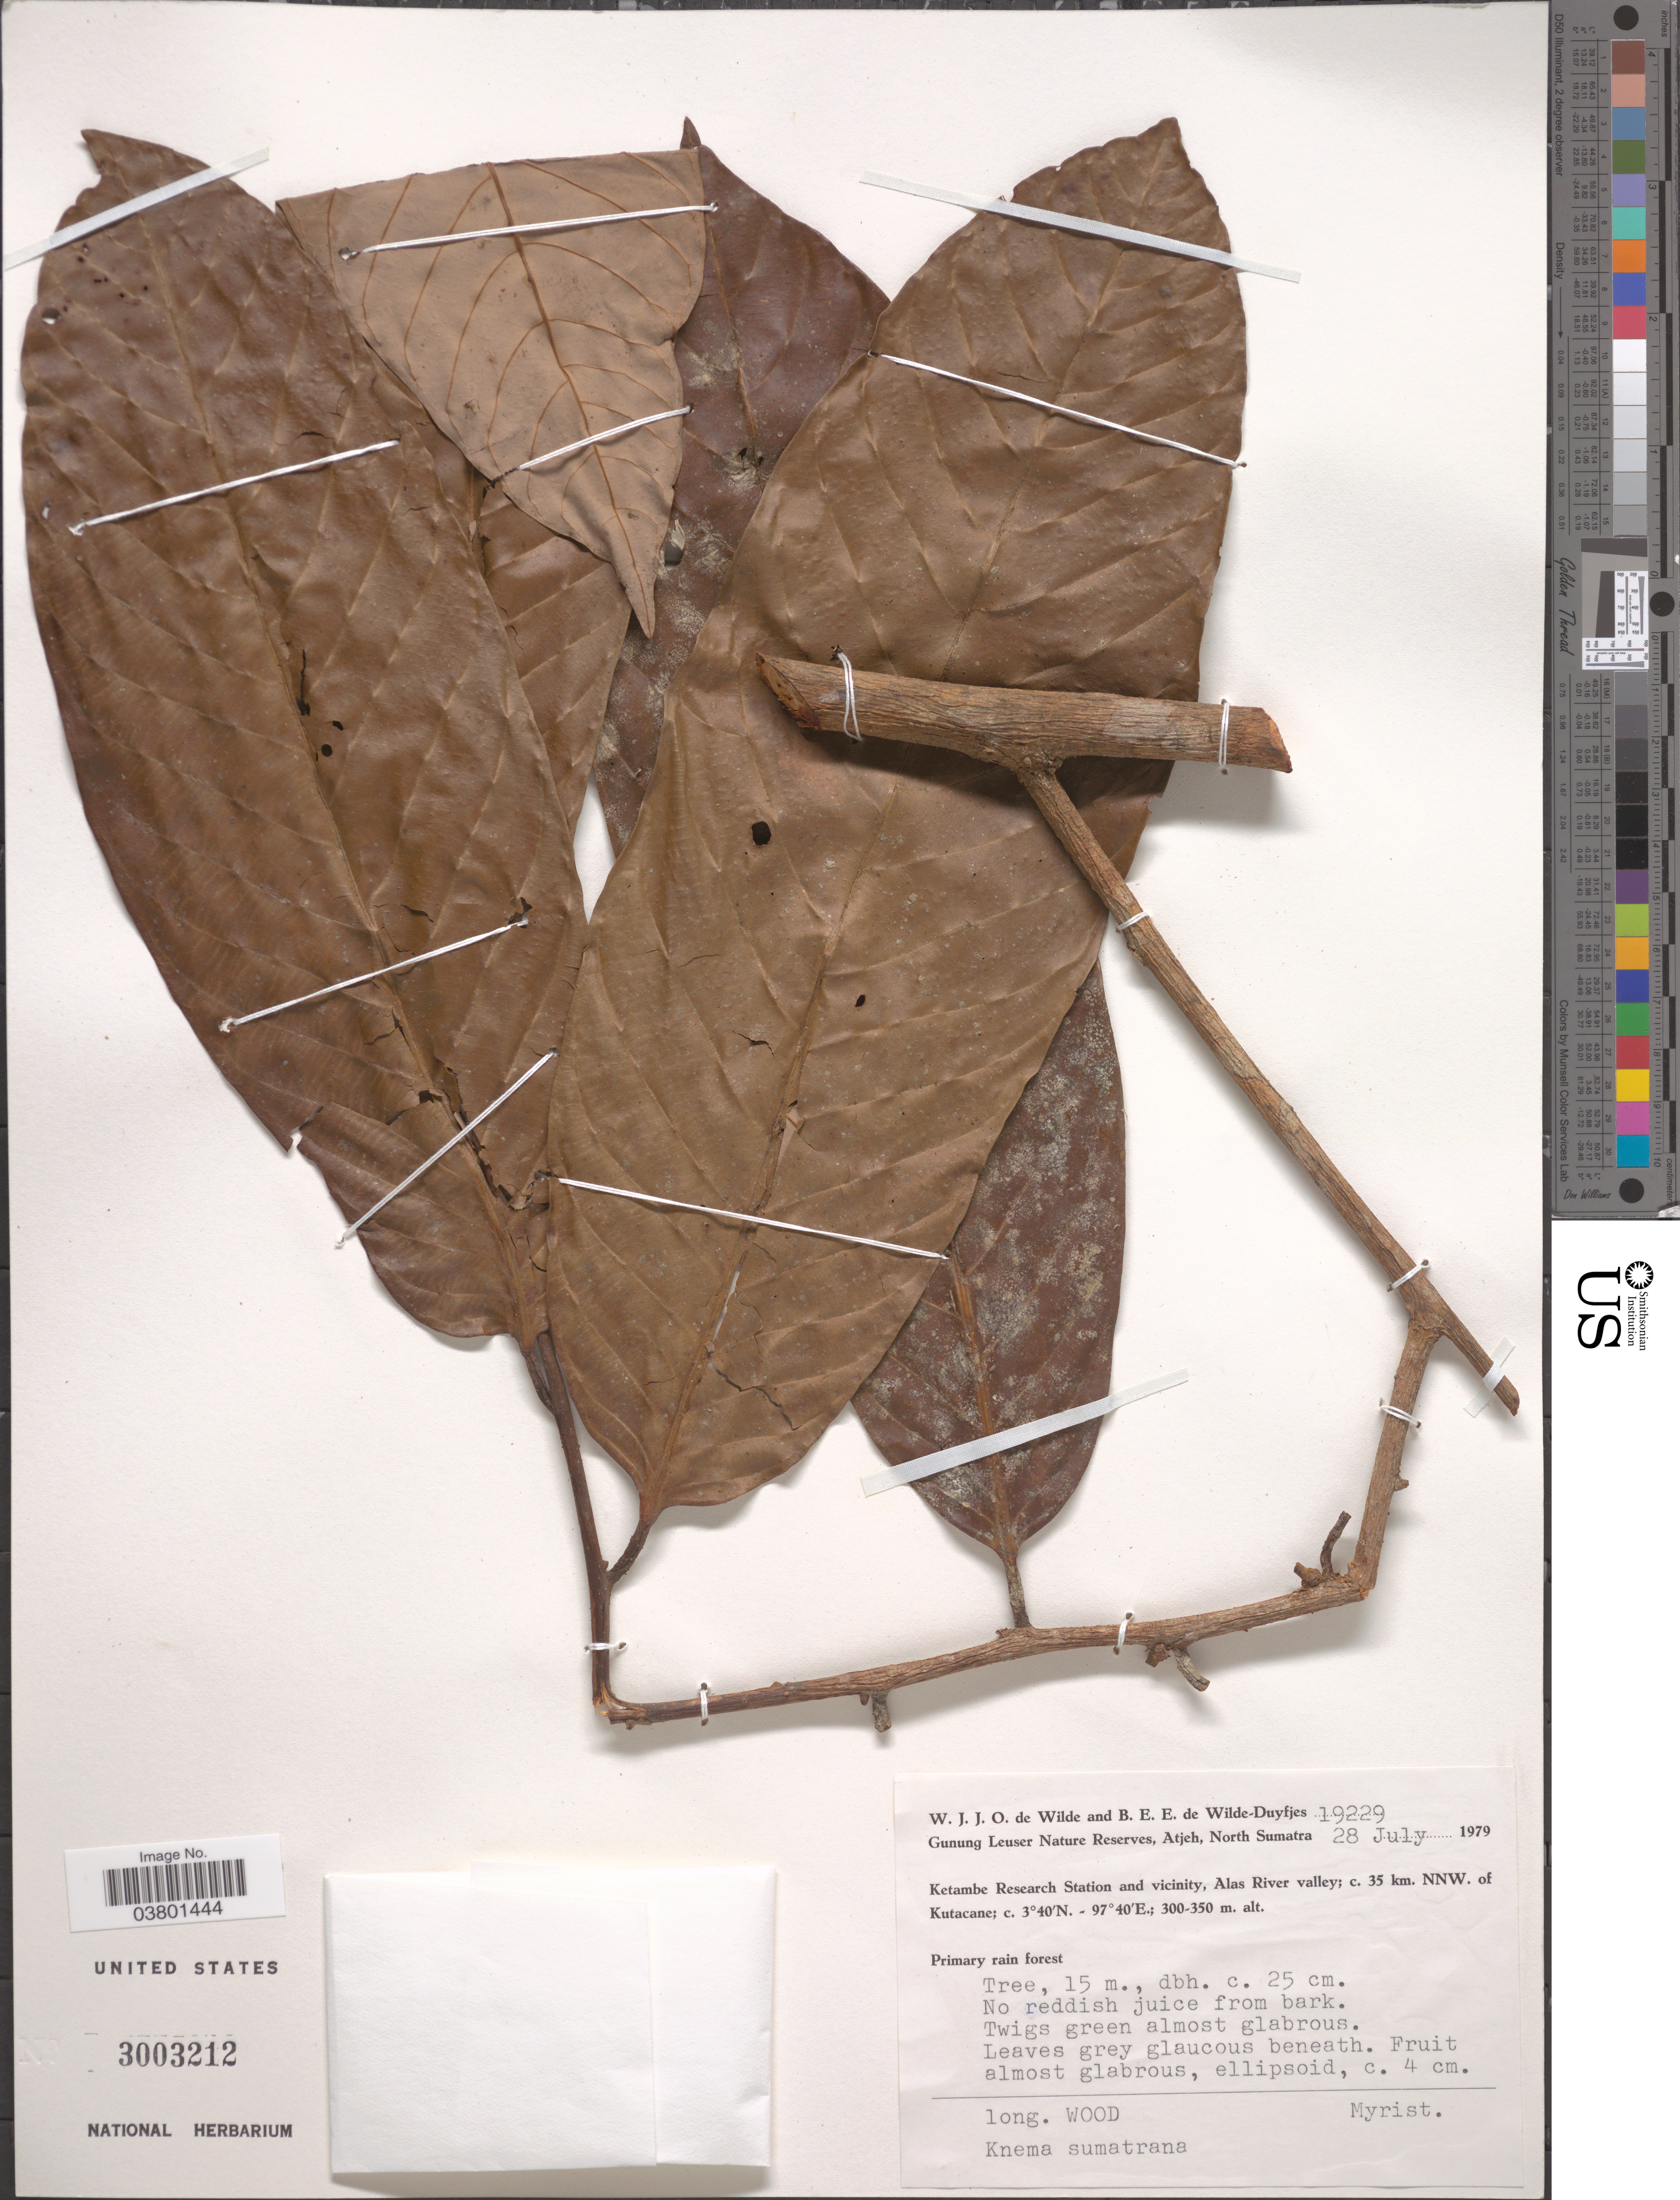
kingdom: Plantae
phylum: Tracheophyta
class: Magnoliopsida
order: Magnoliales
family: Myristicaceae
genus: Knema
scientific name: Knema sumatrana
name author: (Blume) W.J. de Wilde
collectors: W. J. de Wilde & B. E. de Wilde-Duyfjes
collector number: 19229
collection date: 1979-07-28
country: Indonesia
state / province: Sumatra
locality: Gunung Leuser Nature Reserve, Atjeh, North Sumatra. Ketambe Research Station and vicinity, Alas River valley; c. 35 km. NNW. of Kutacane.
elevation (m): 300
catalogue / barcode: US 3003212